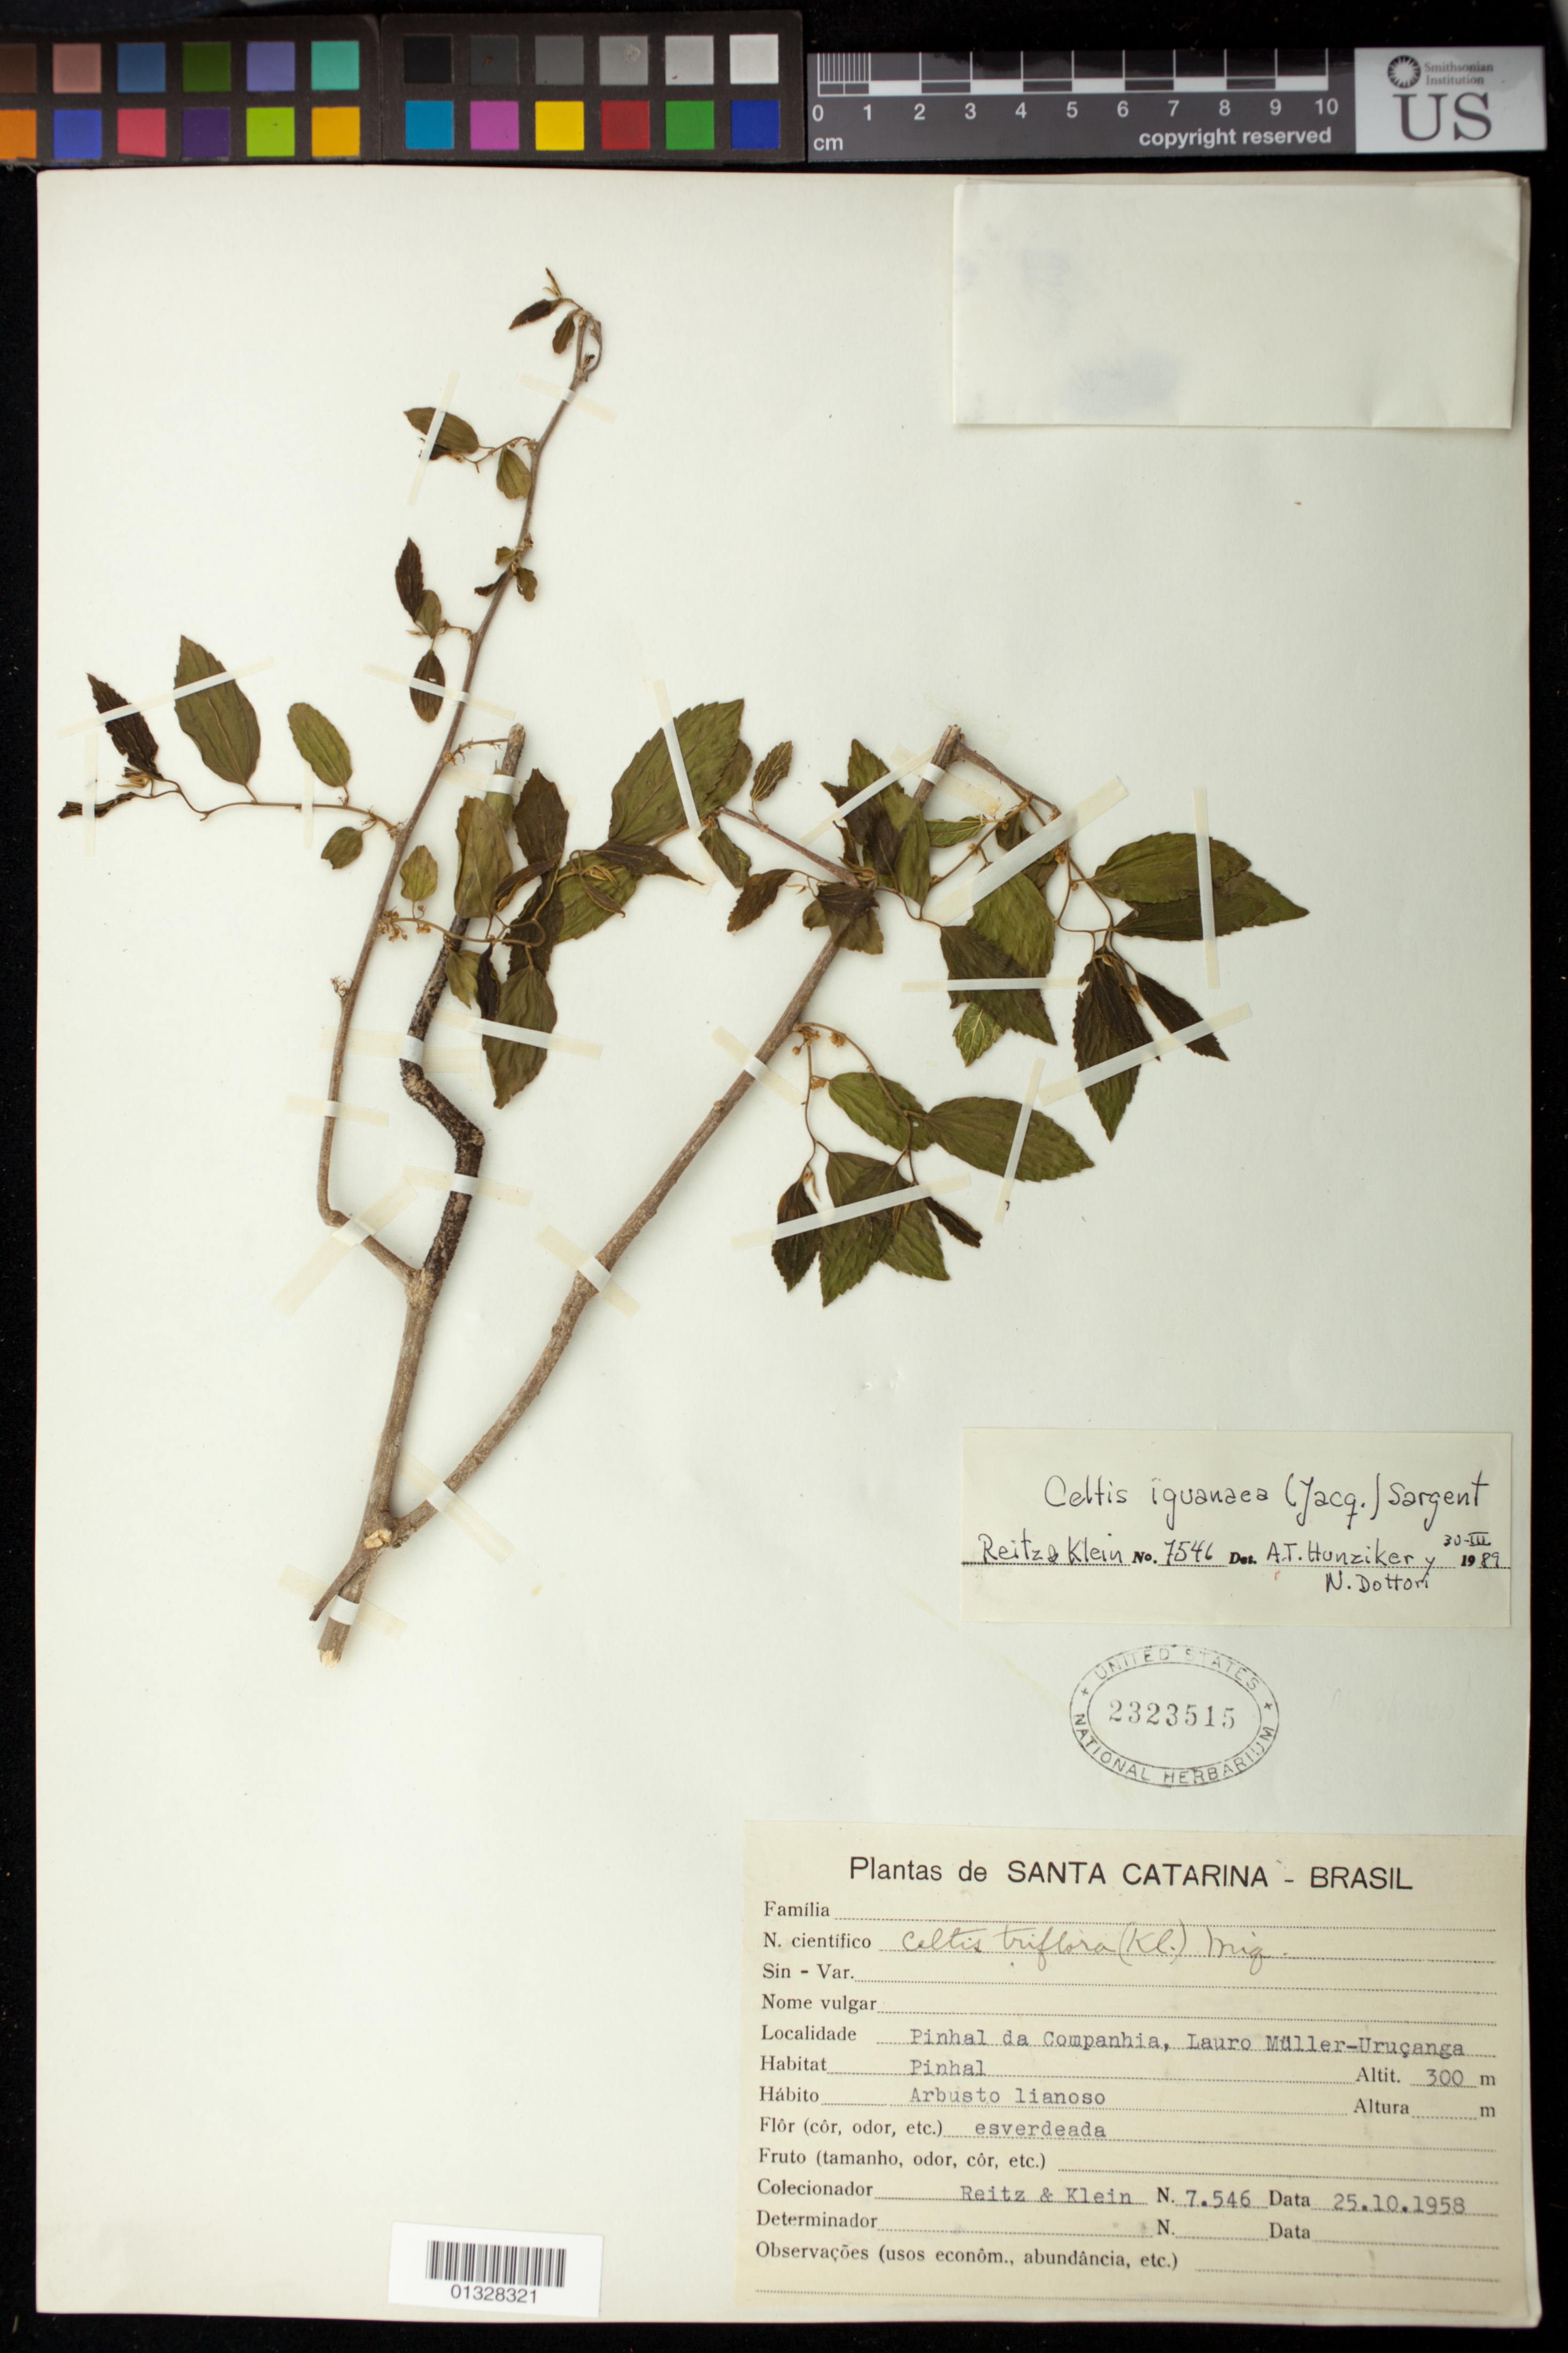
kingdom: Plantae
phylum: Tracheophyta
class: Magnoliopsida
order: Rosales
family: Cannabaceae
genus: Celtis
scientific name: Celtis iguanaea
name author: (Jacq.) Sarg.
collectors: R. Reitz & R. M. Klein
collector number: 7546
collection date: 1958-10-25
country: Brazil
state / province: Santa Catarina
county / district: Lauro Muller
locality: Pinhal da Campanhia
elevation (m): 300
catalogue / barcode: US 2323515